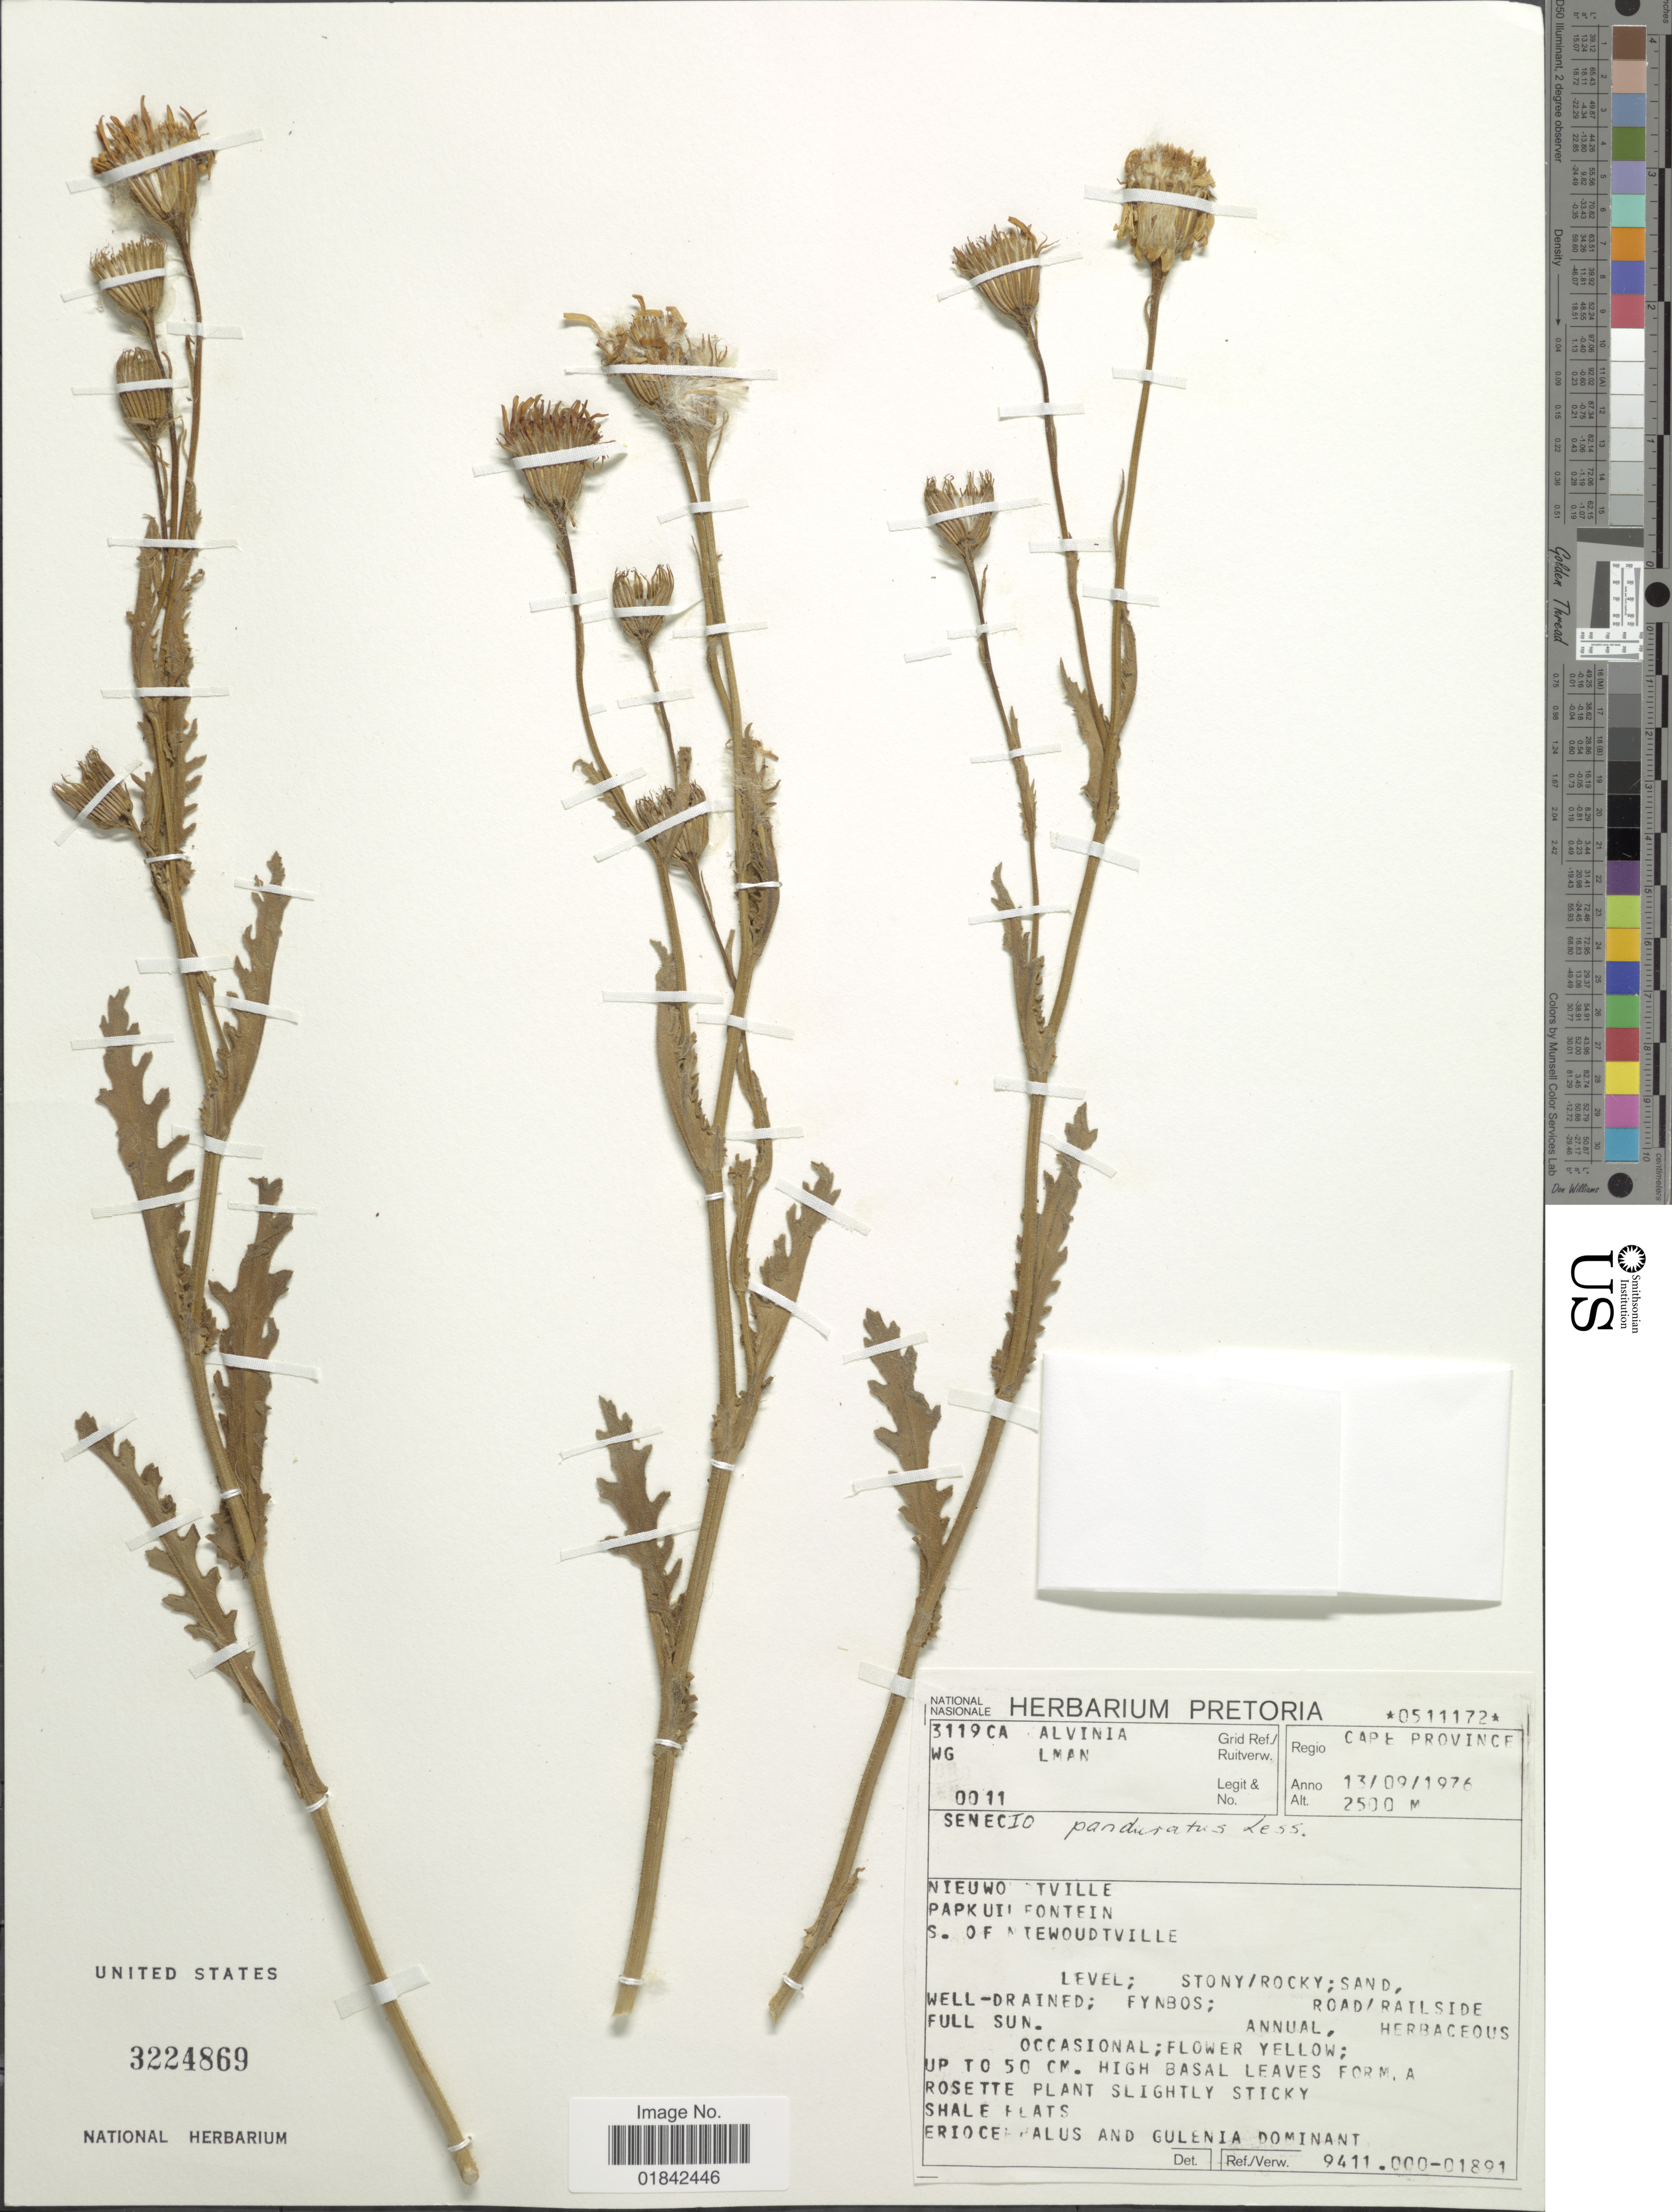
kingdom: Plantae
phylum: Tracheophyta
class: Magnoliopsida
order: Asterales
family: Asteraceae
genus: Senecio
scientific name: Senecio panduratus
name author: (Thunb.) Less.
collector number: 0011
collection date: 1976-09-13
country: South Africa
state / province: Northern Cape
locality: Nieuwoudtville, Papkuilsfontein, S. of Nieuewoudtville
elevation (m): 2500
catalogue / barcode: US 3224869